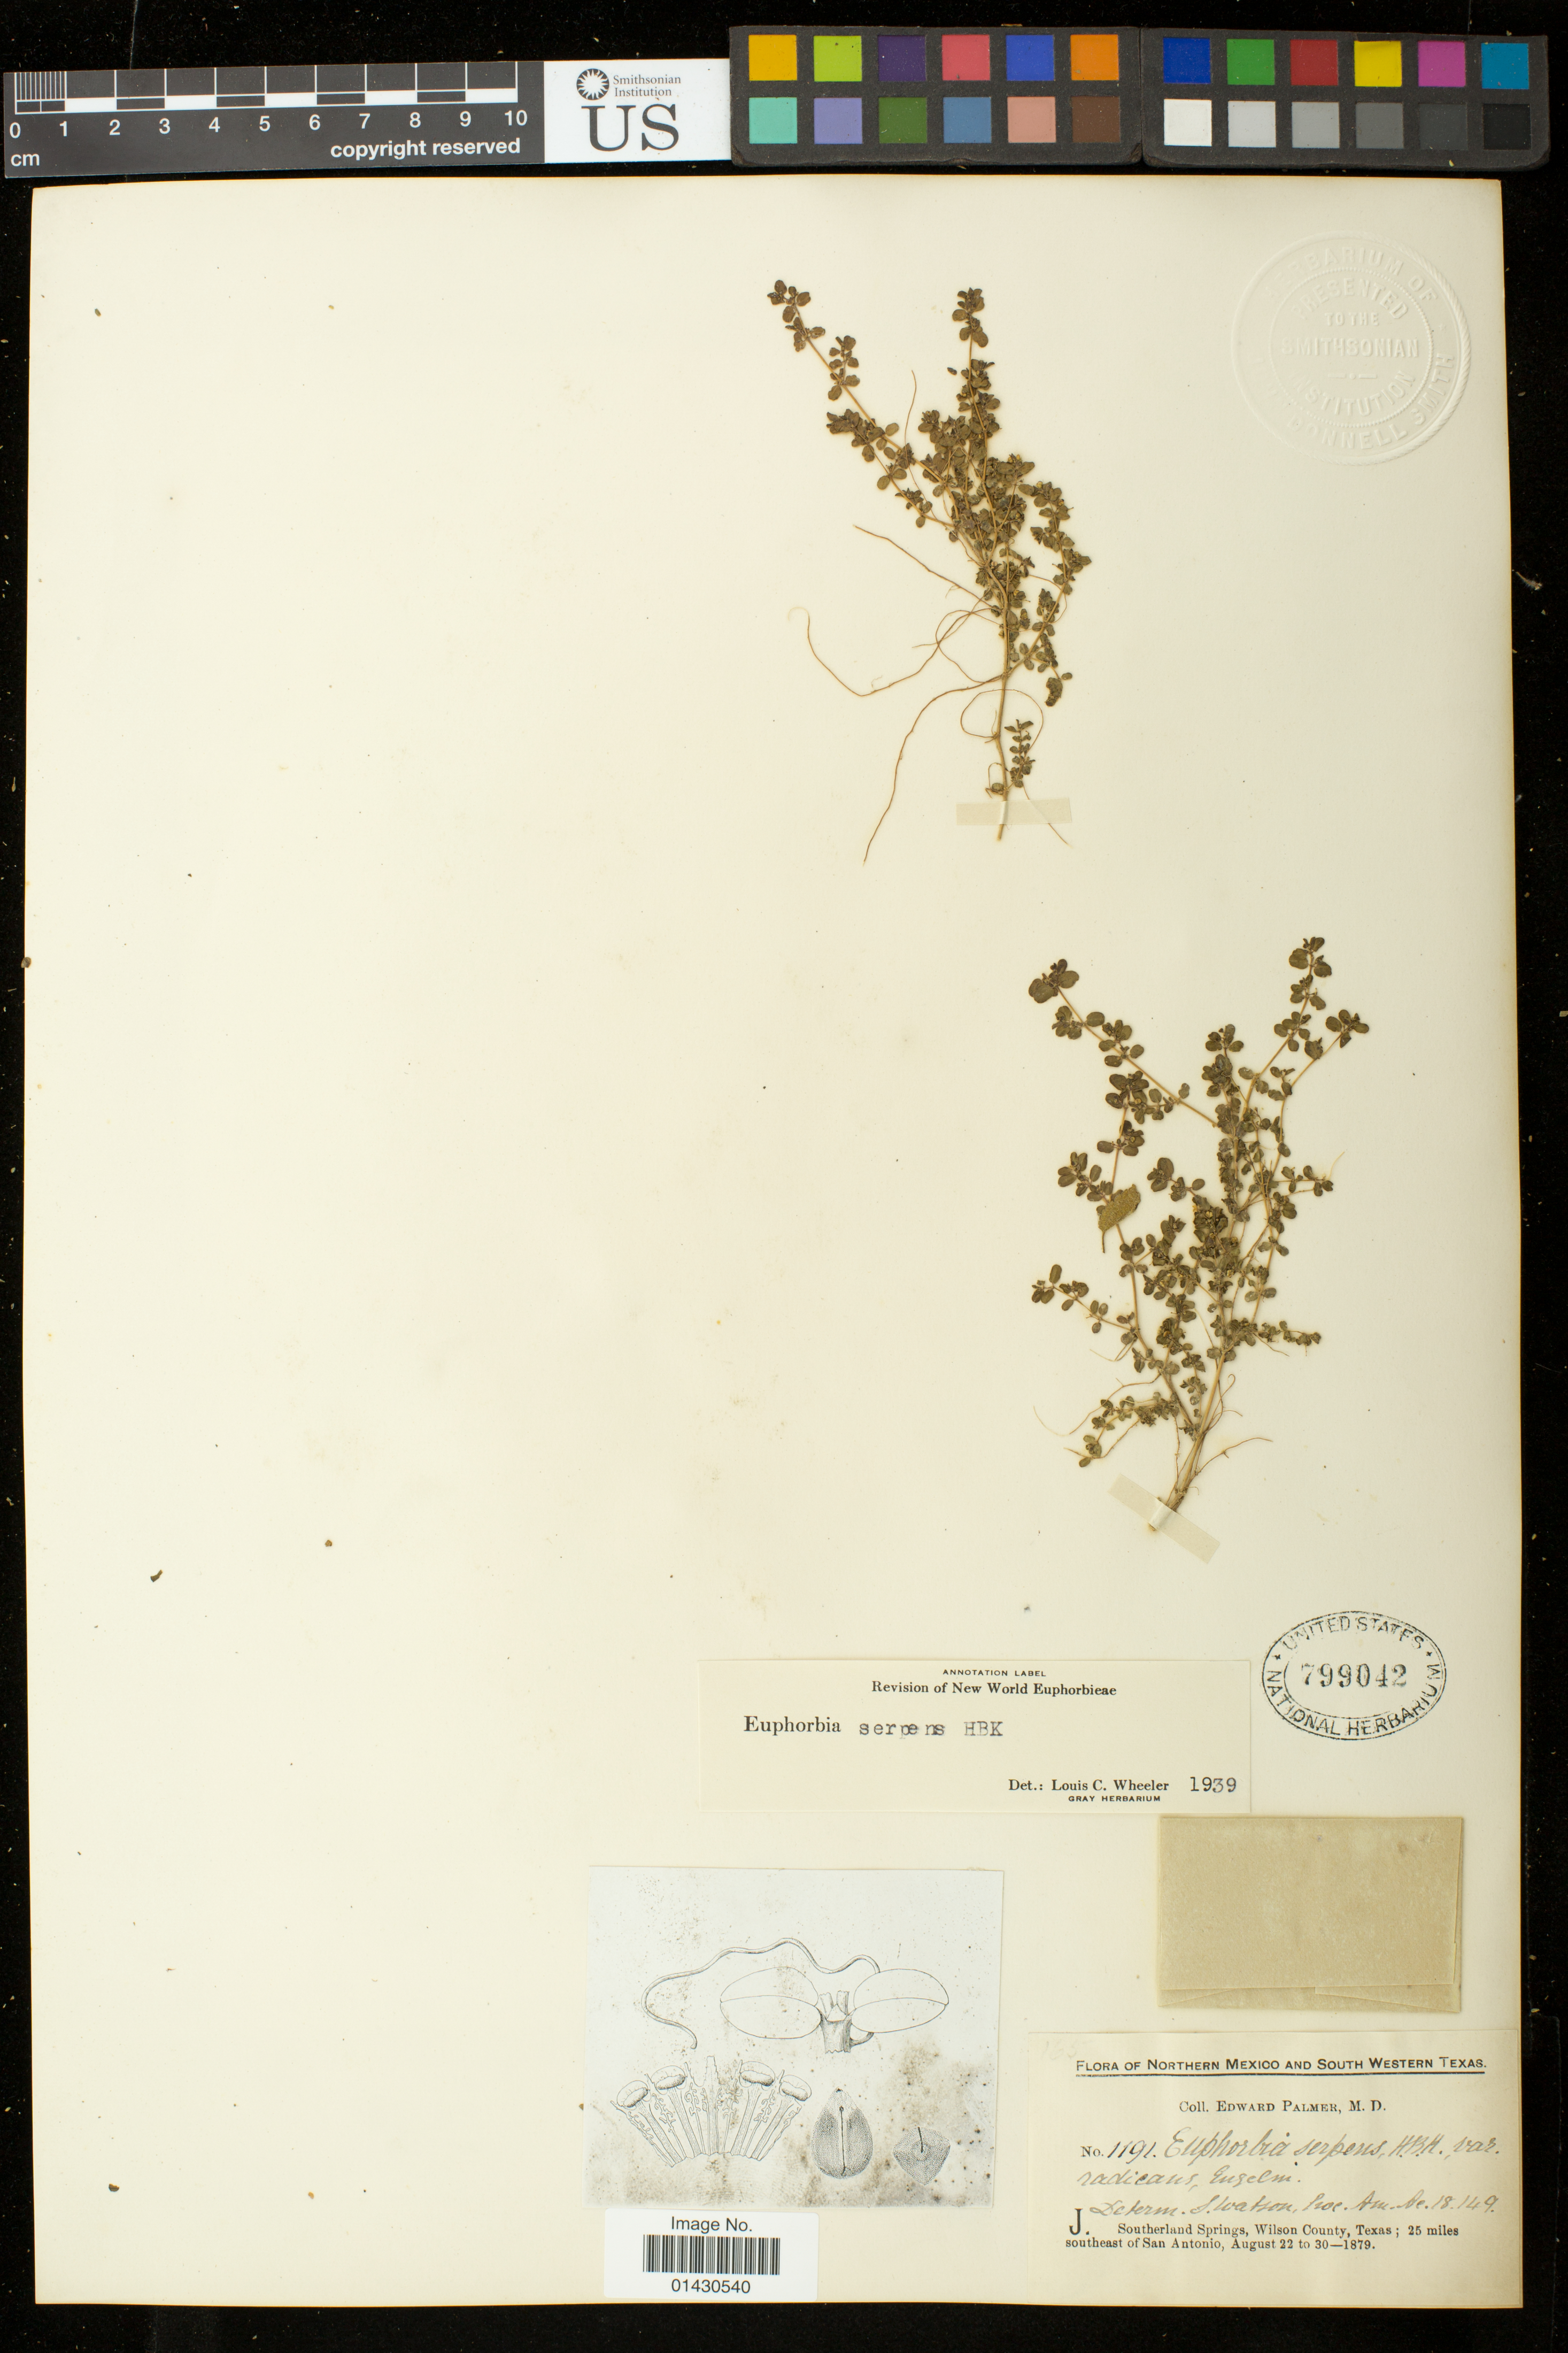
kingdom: Plantae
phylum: Tracheophyta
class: Magnoliopsida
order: Malpighiales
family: Euphorbiaceae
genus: Euphorbia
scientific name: Euphorbia serpens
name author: Kunth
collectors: E. Palmer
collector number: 1191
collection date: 1879-08-22/1879-08-30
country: United States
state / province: Texas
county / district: Wilson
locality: Southerland Springs, 25 miles southeast of San Antonio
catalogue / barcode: US 799042